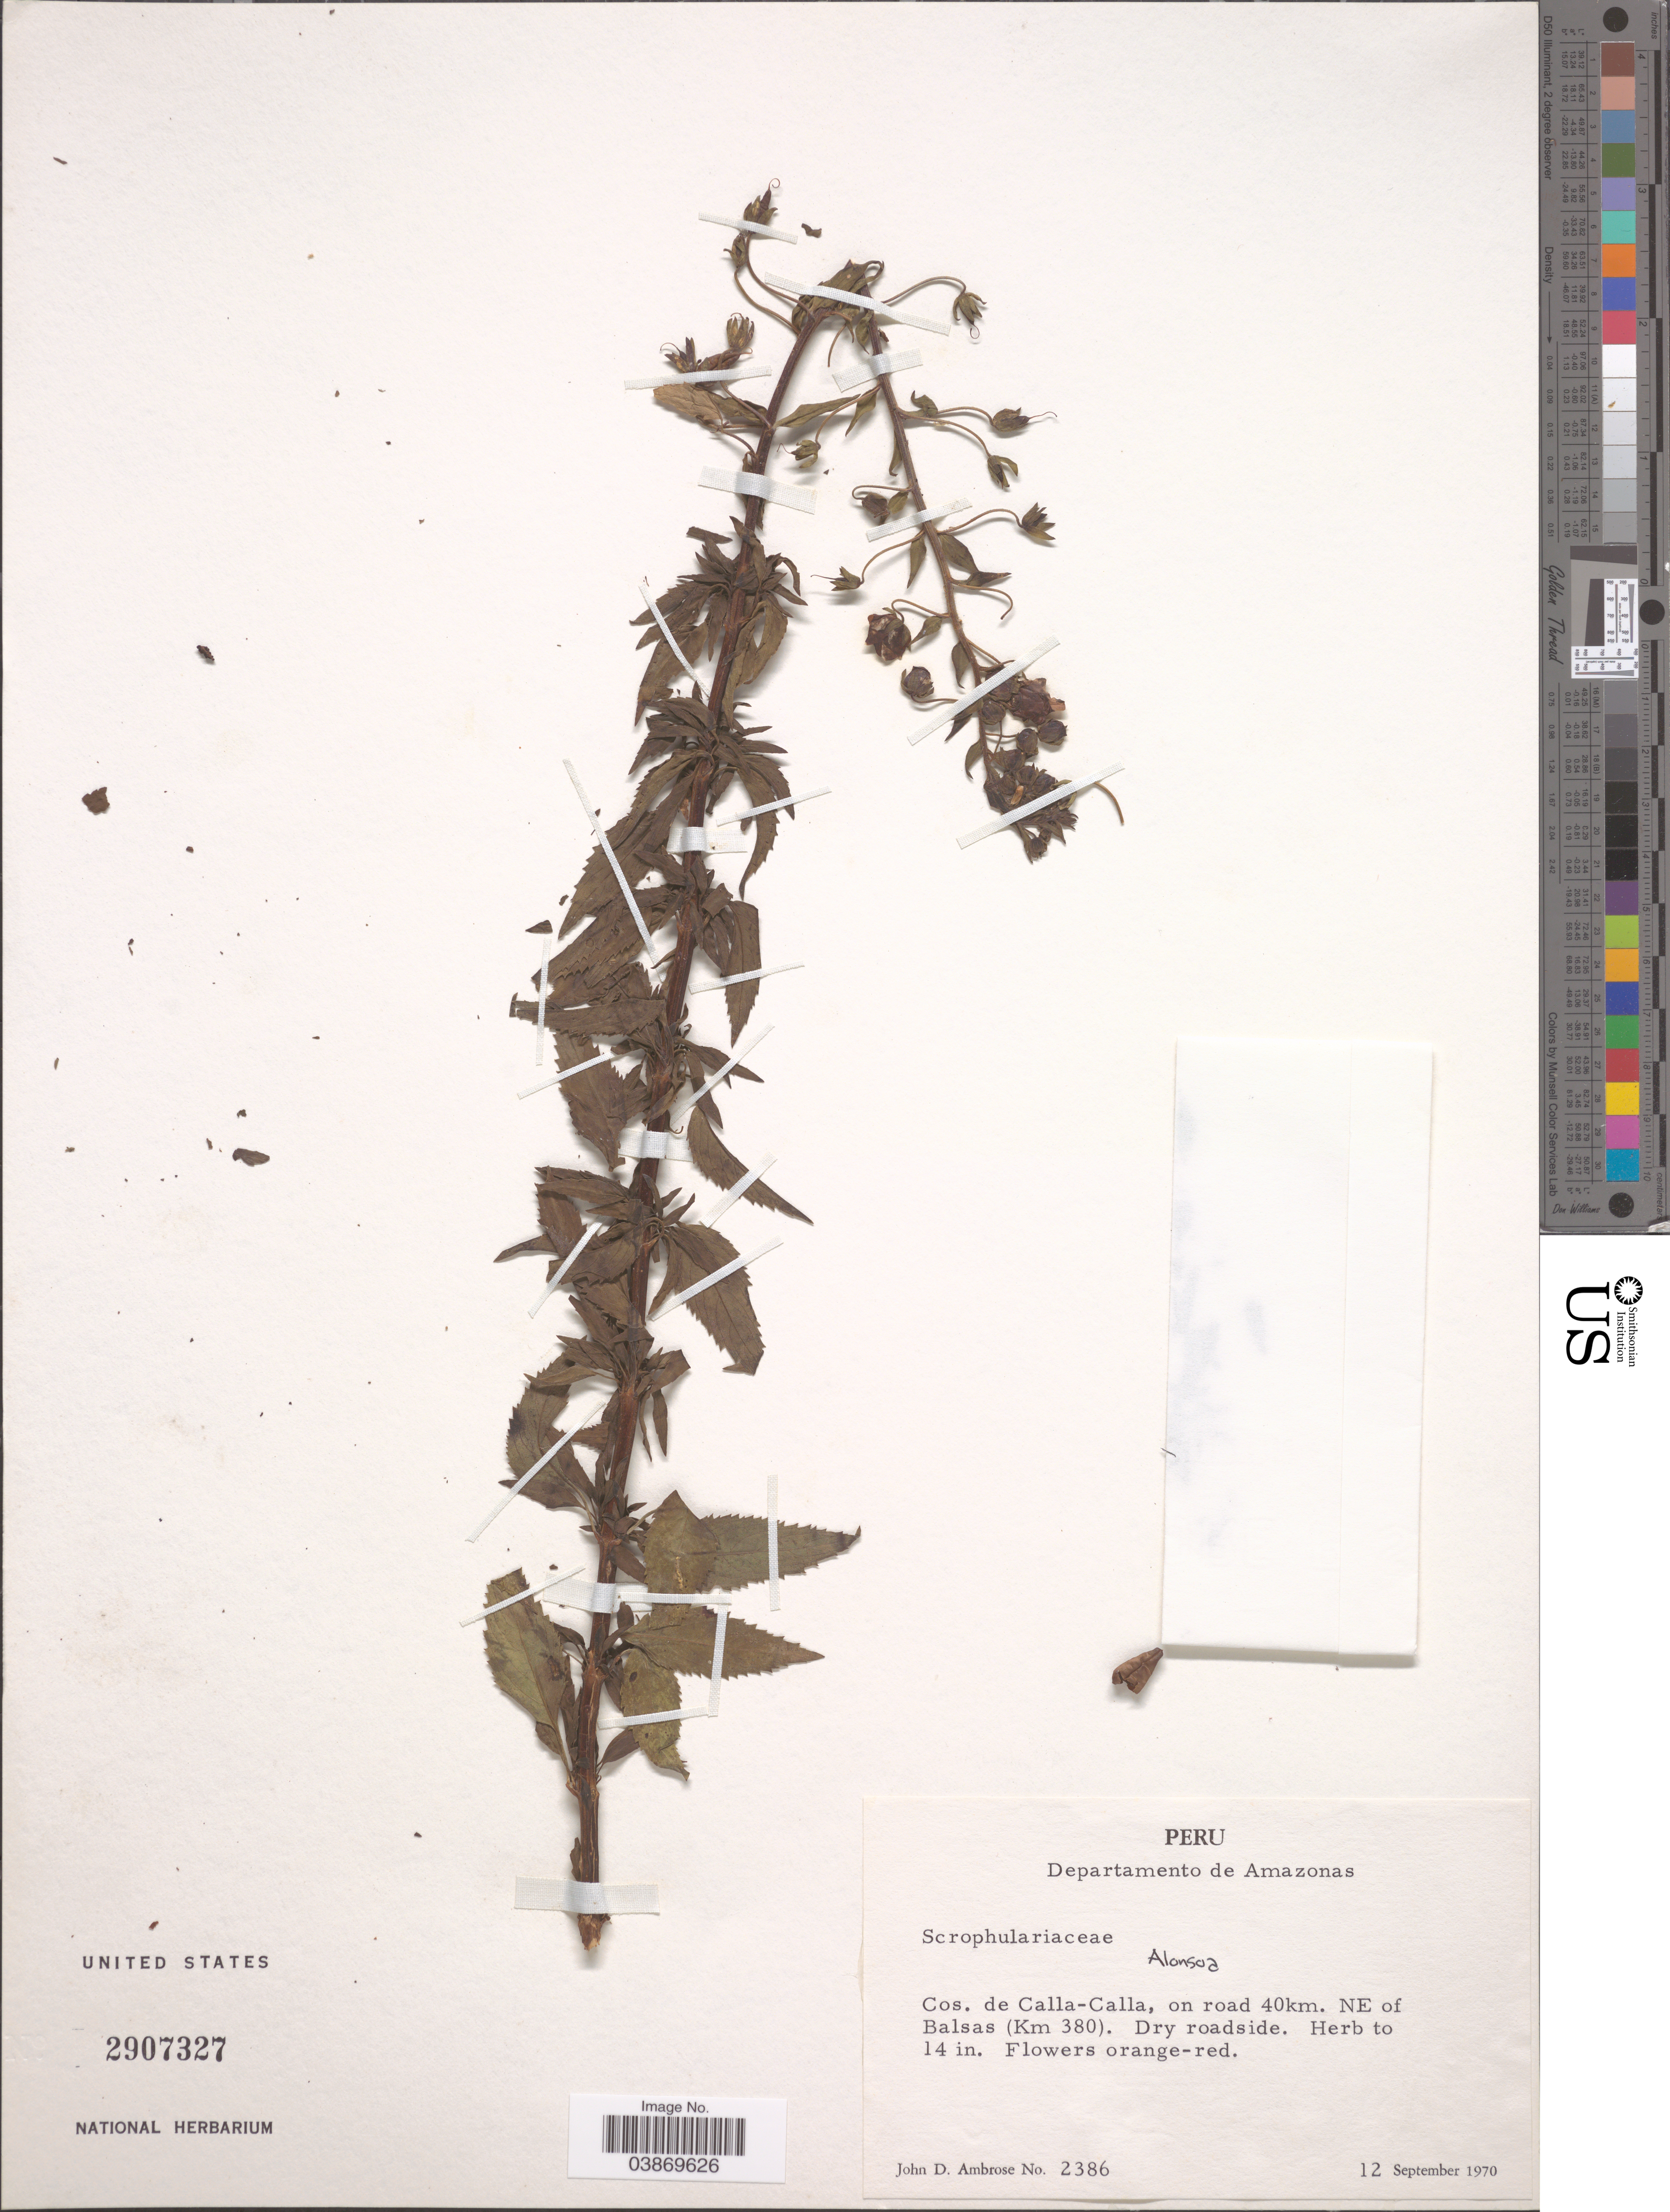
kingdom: Plantae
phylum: Tracheophyta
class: Magnoliopsida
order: Lamiales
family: Scrophulariaceae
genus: Alonsoa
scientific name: Alonsoa sp.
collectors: J. D. Ambrose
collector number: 2386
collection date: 1970-09-12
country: Peru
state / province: Amazonas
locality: Departamento de Amazonas. Cos. de Calla-Calla, on road 40km. NE of Balsas (Km 380).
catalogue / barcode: US 2907327